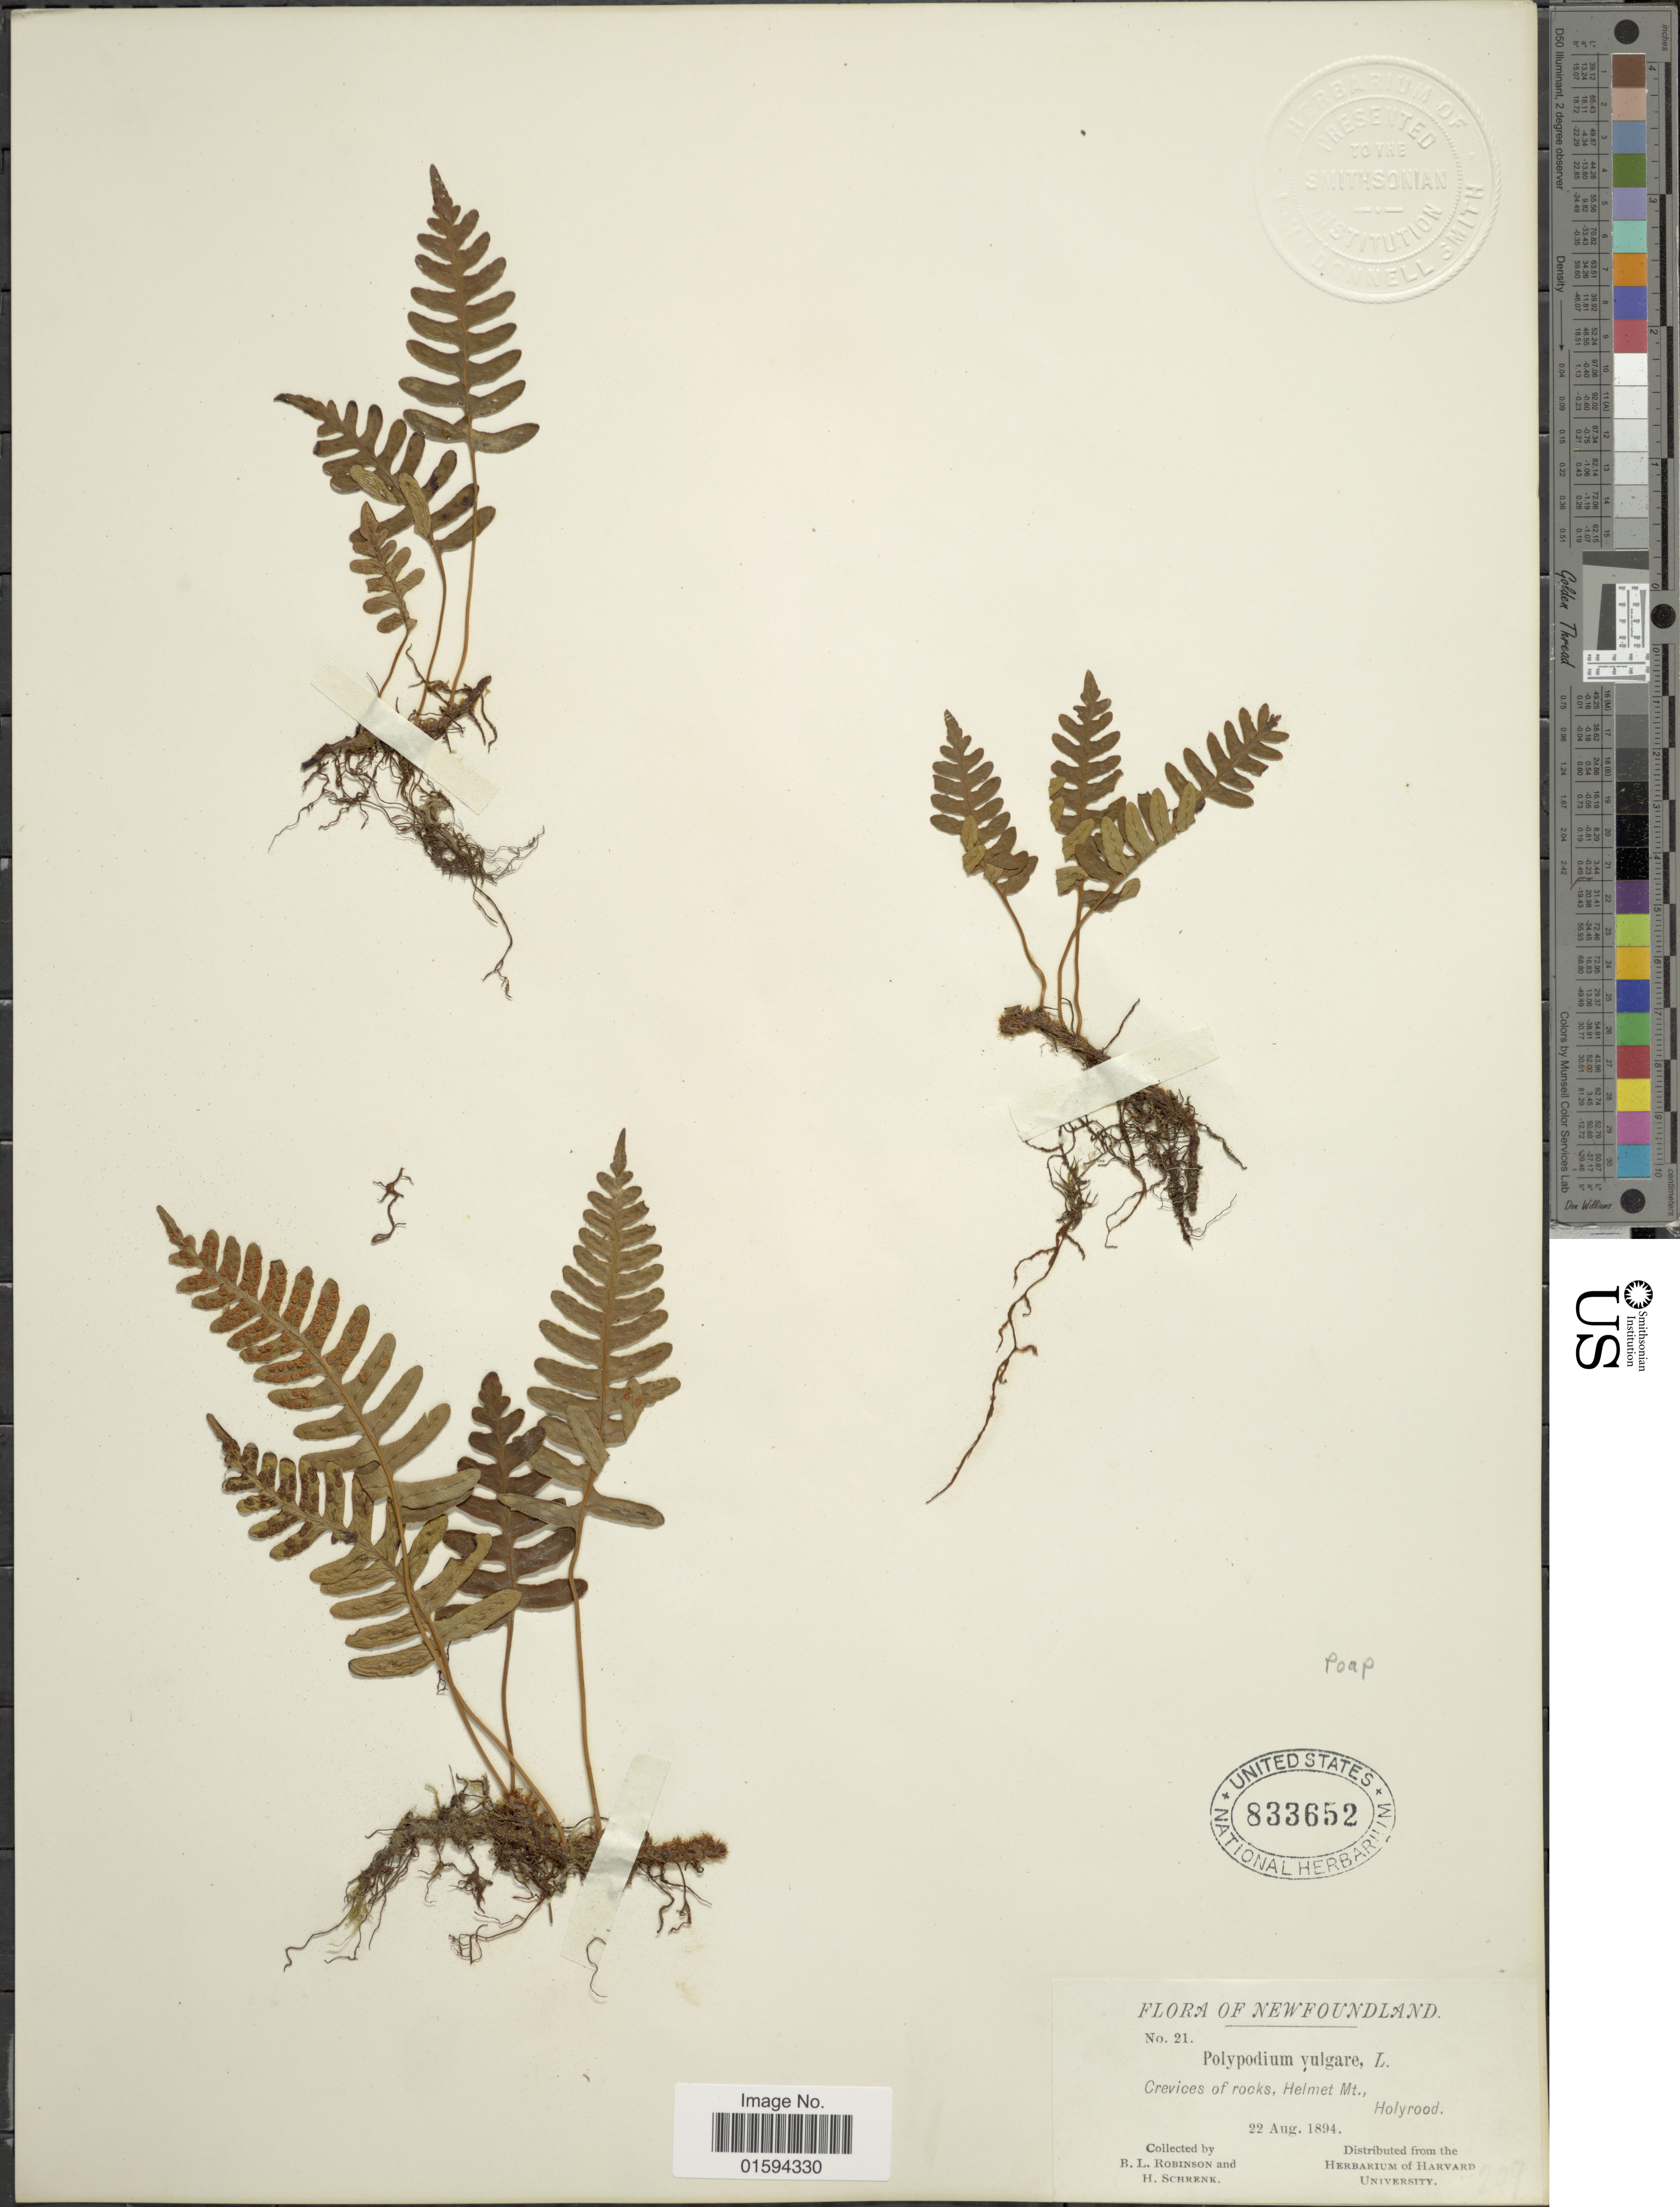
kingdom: Plantae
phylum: Tracheophyta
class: Polypodiopsida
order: Polypodiales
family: Polypodiaceae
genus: Polypodium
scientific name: Polypodium appalachianum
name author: Haufler & Windham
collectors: R. L. Robinson & H. v. Schrenk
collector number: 21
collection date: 1894-08-22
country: Canada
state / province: Newfoundland and Labrador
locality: Helmet Mt., Holyrood.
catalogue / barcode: US 833652